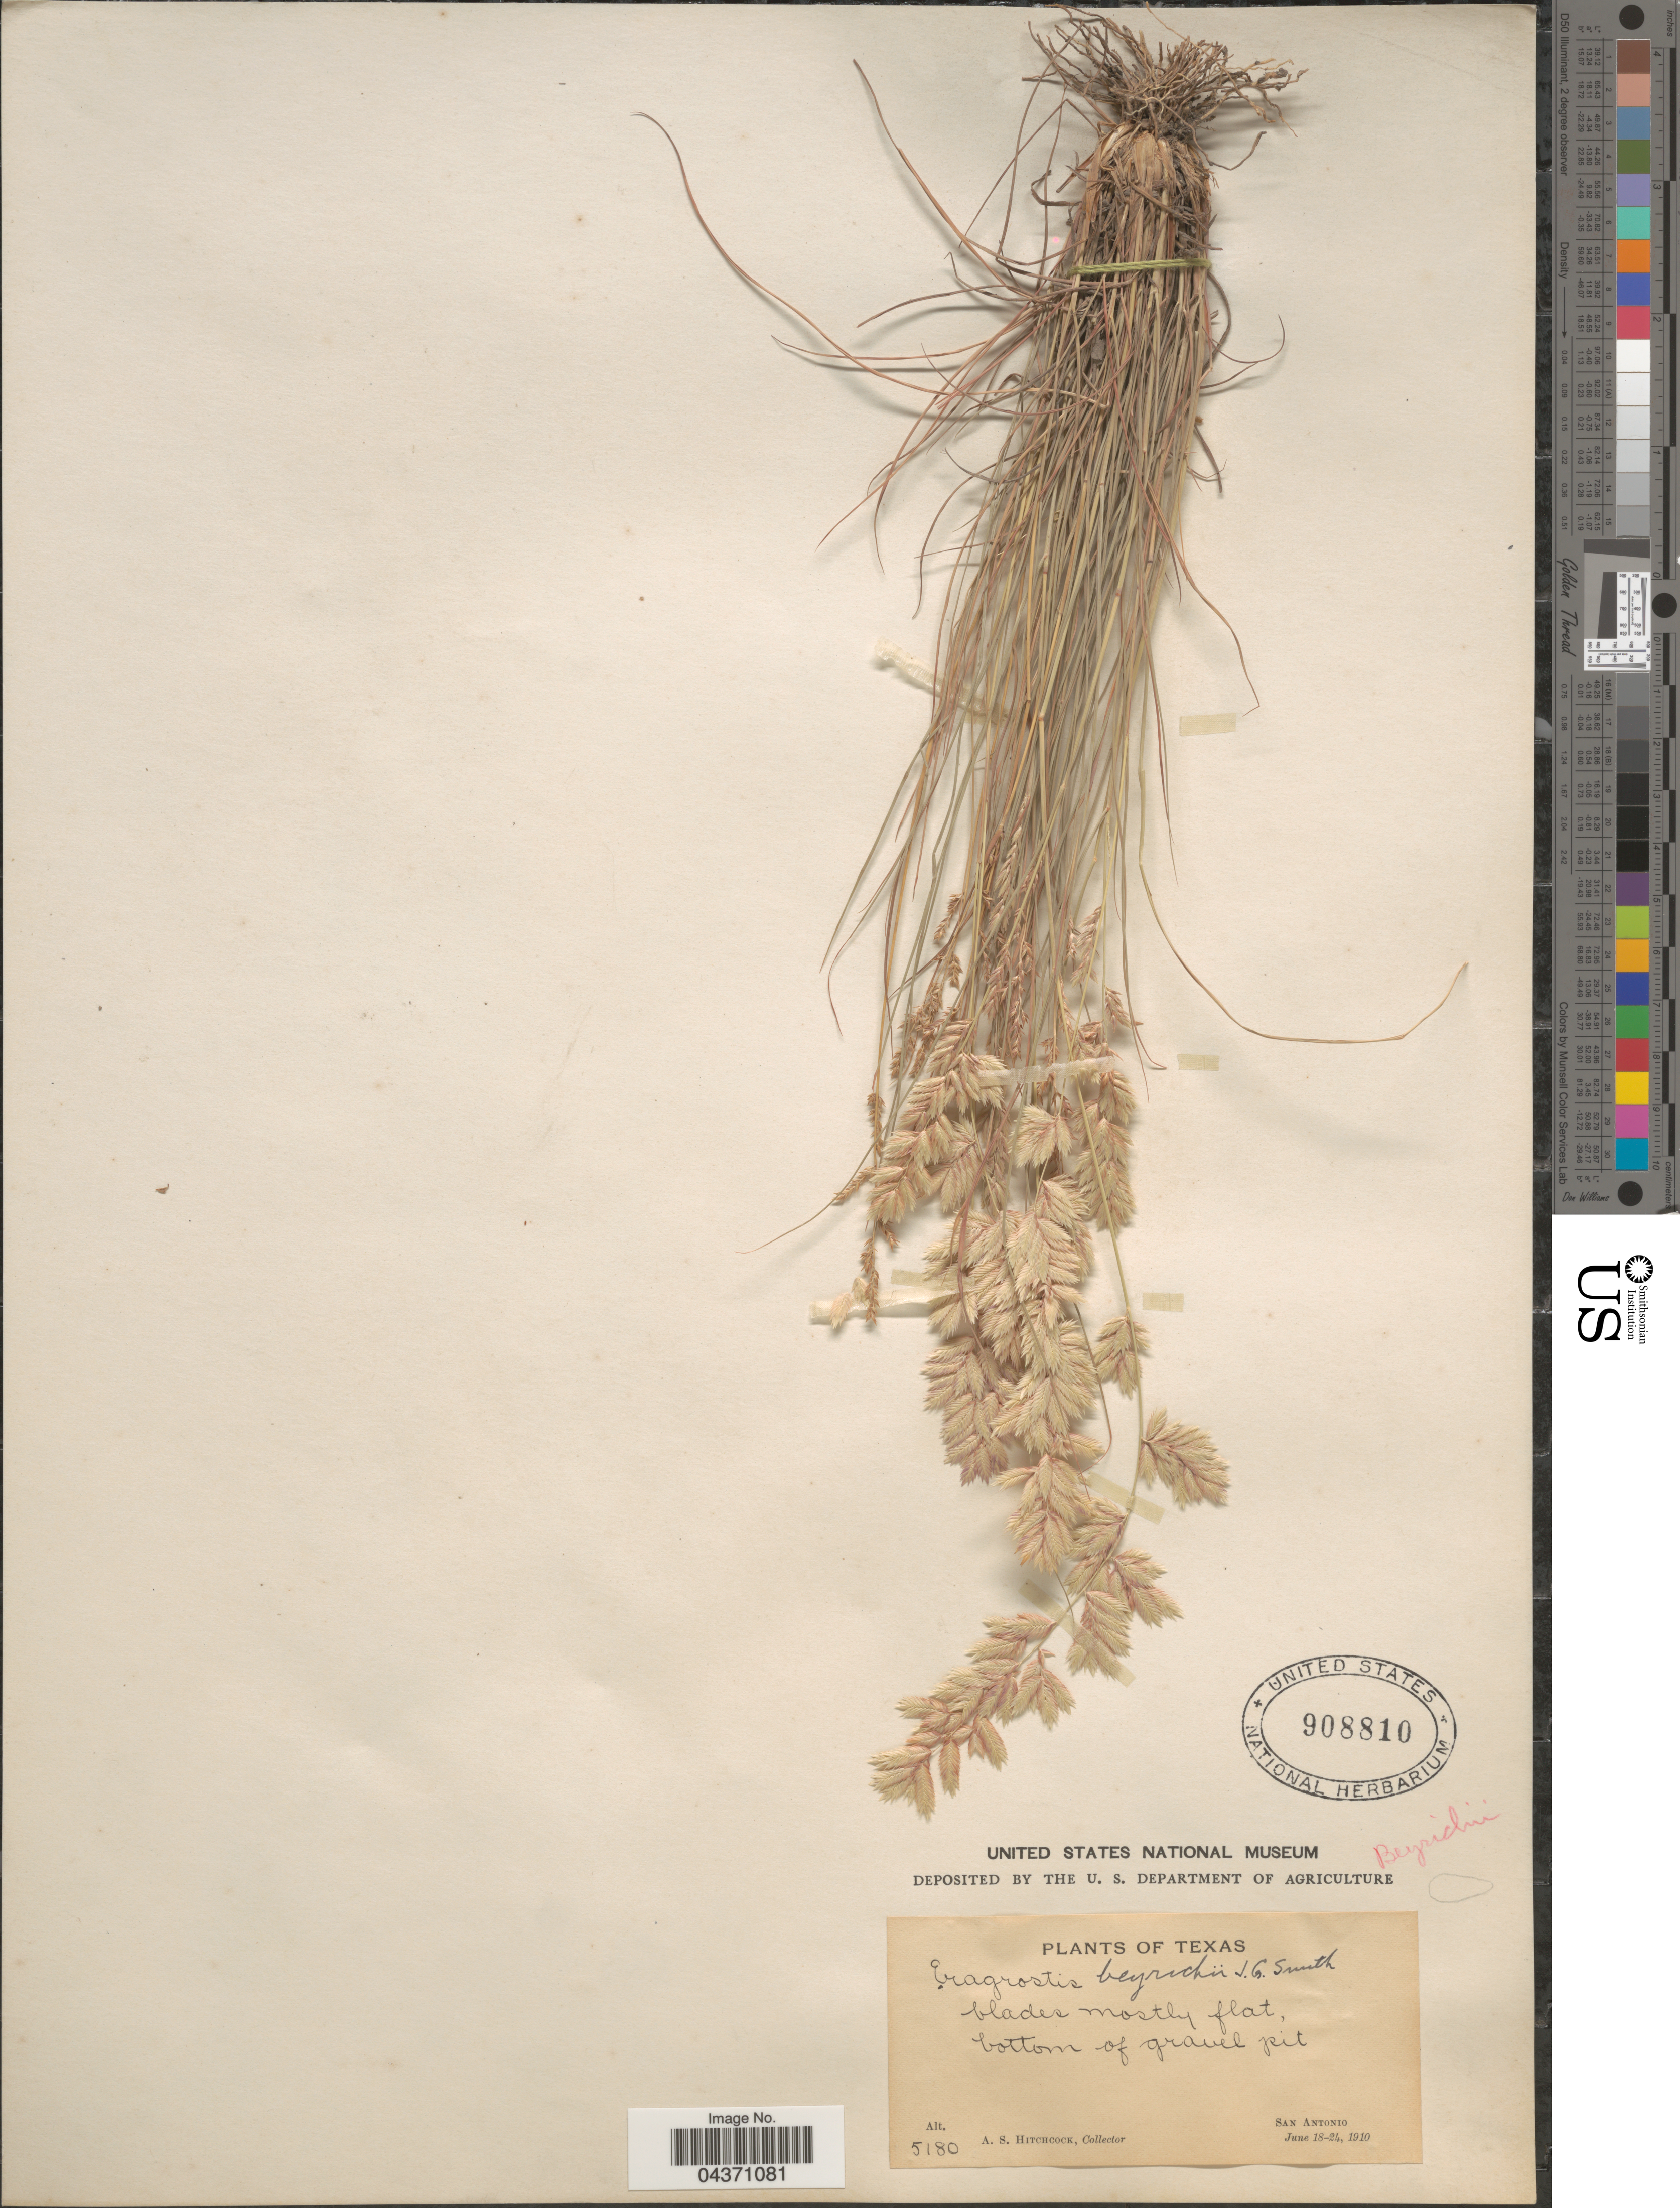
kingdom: Plantae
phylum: Tracheophyta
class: Liliopsida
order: Poales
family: Poaceae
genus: Eragrostis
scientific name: Eragrostis secundiflora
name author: J. Presl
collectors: A. S. Hitchcock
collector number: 5180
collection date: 1910-06-18/1910-06-24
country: United States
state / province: Texas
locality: Bottom of gravel pit. San Antonio.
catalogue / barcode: US 908810